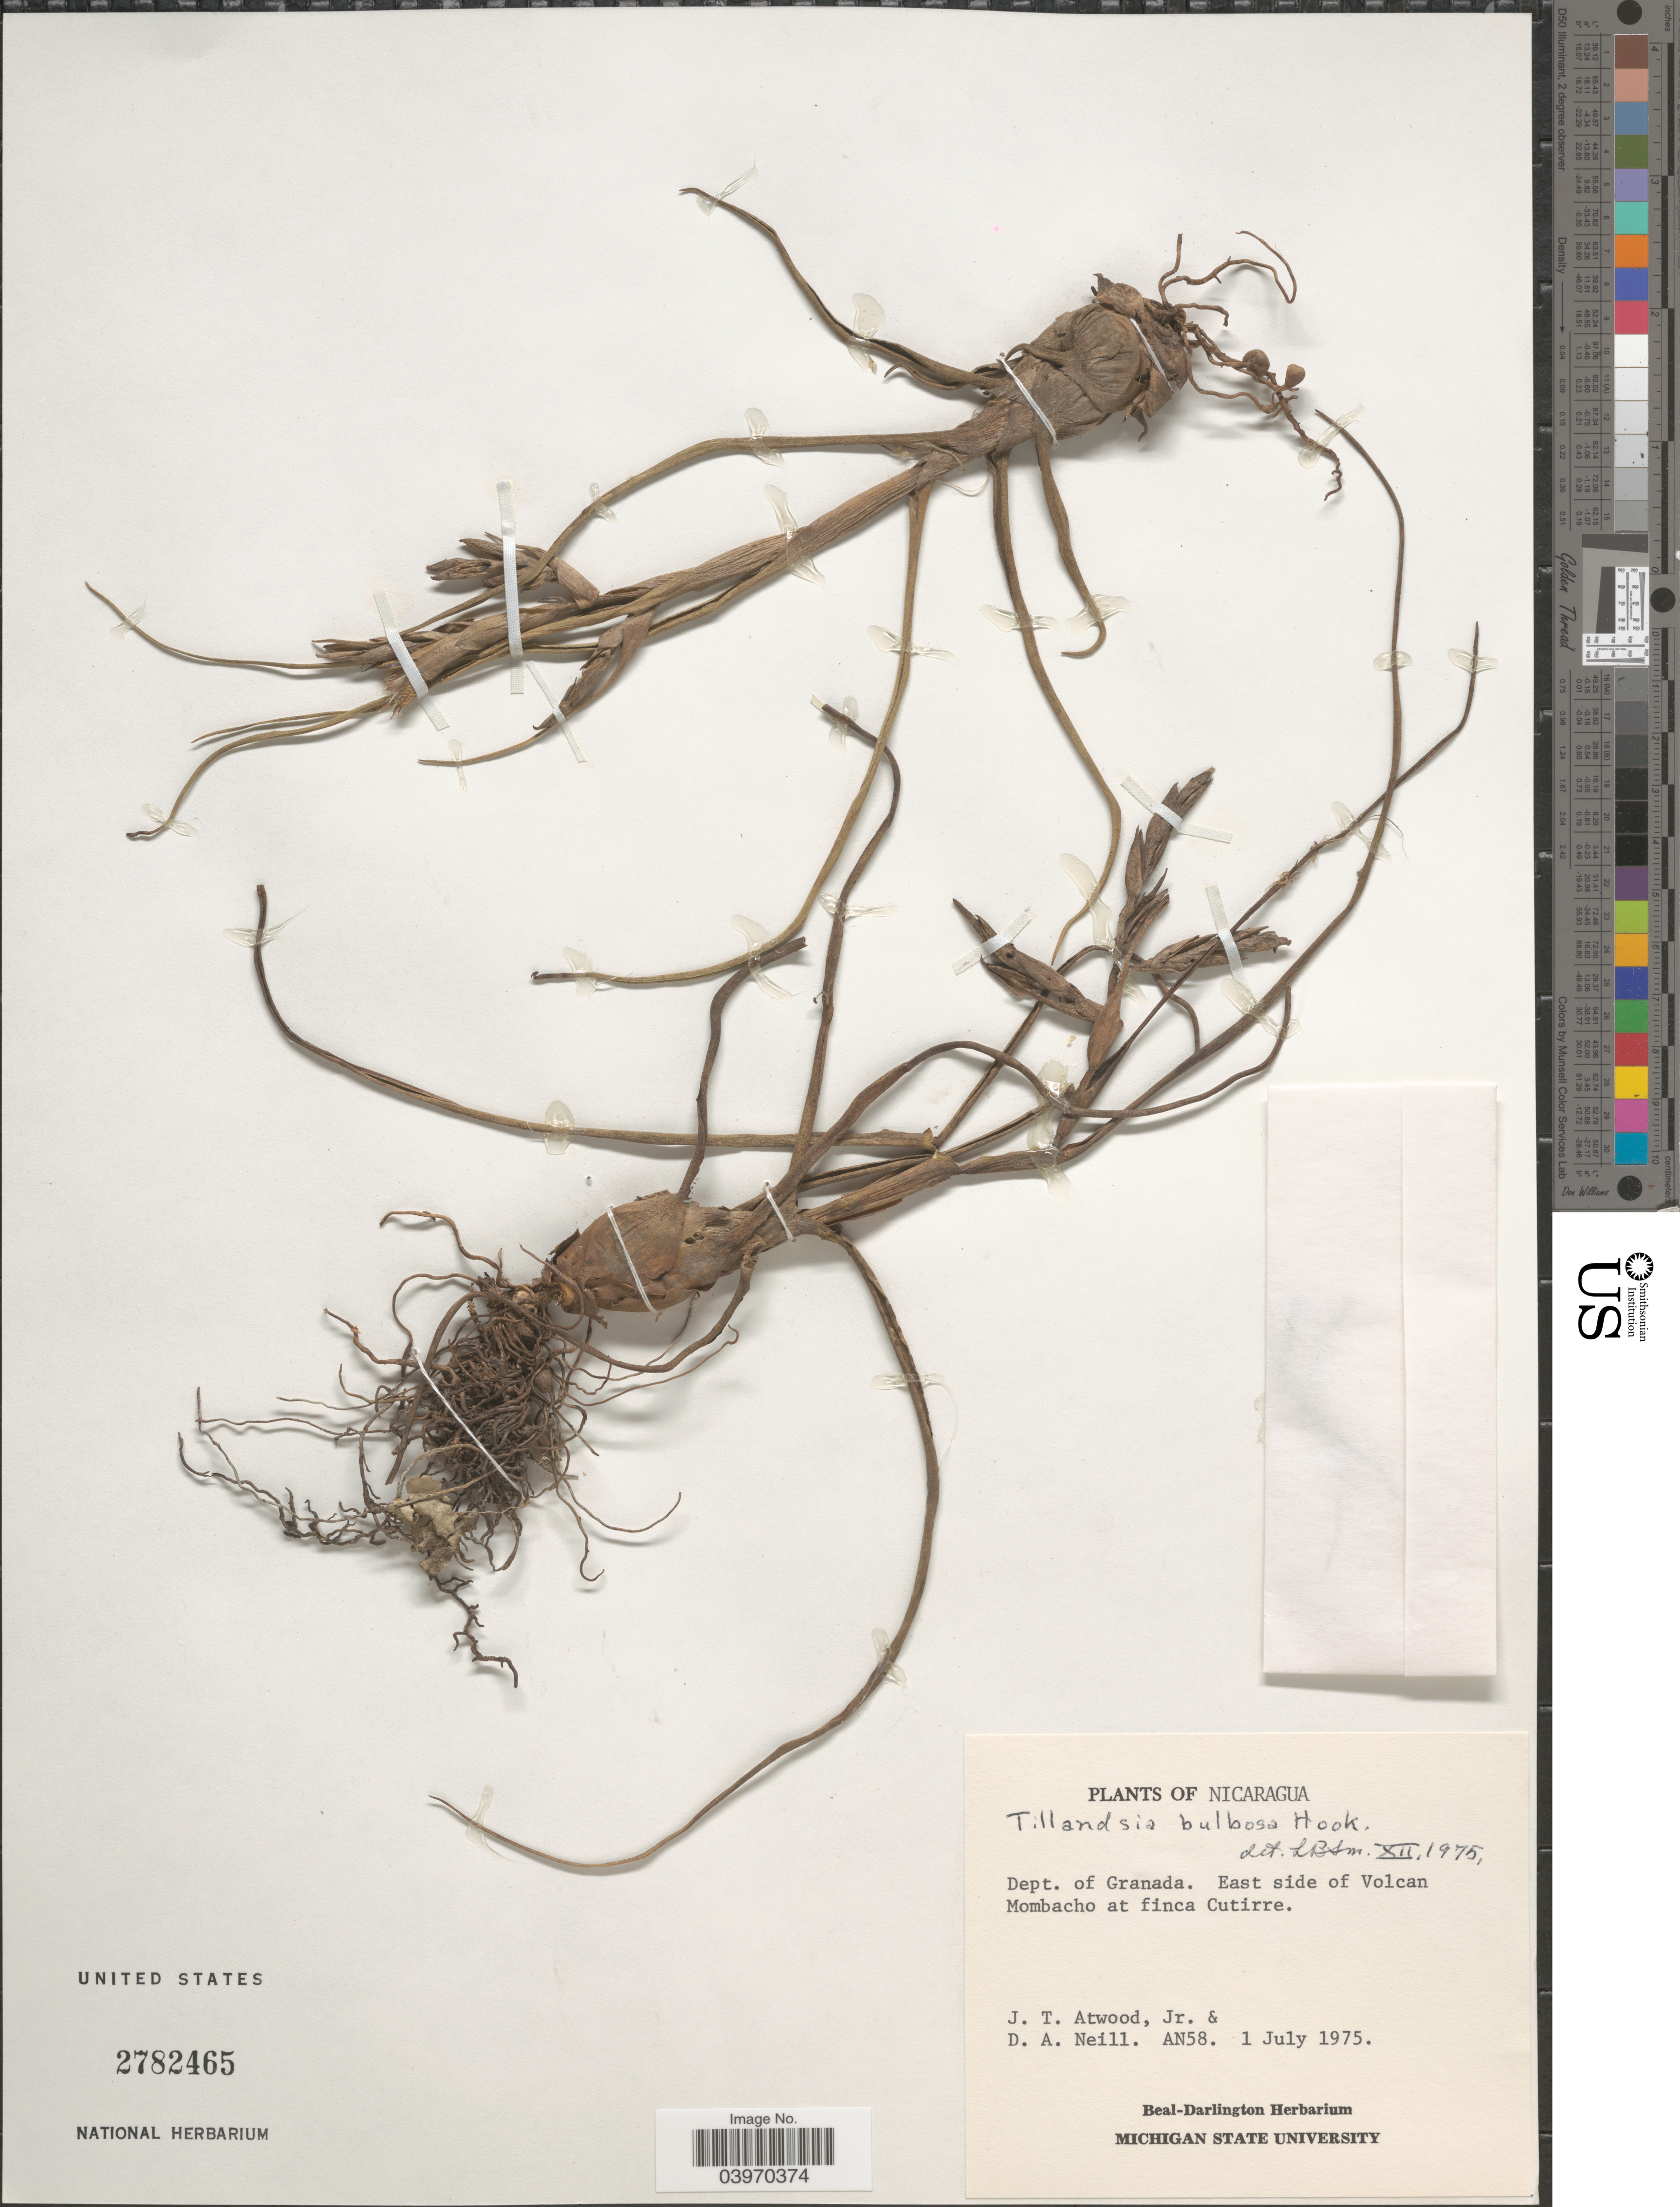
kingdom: Plantae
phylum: Tracheophyta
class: Liliopsida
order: Poales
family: Bromeliaceae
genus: Tillandsia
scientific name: Tillandsia bulbosa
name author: Hook.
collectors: J. Atwood & D. A. Neill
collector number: AN58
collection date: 1975-07-01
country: Nicaragua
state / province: Granada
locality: Dept. of Granada. East side of Volcan Mombacho at finca Cutirre.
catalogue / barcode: US 2782465